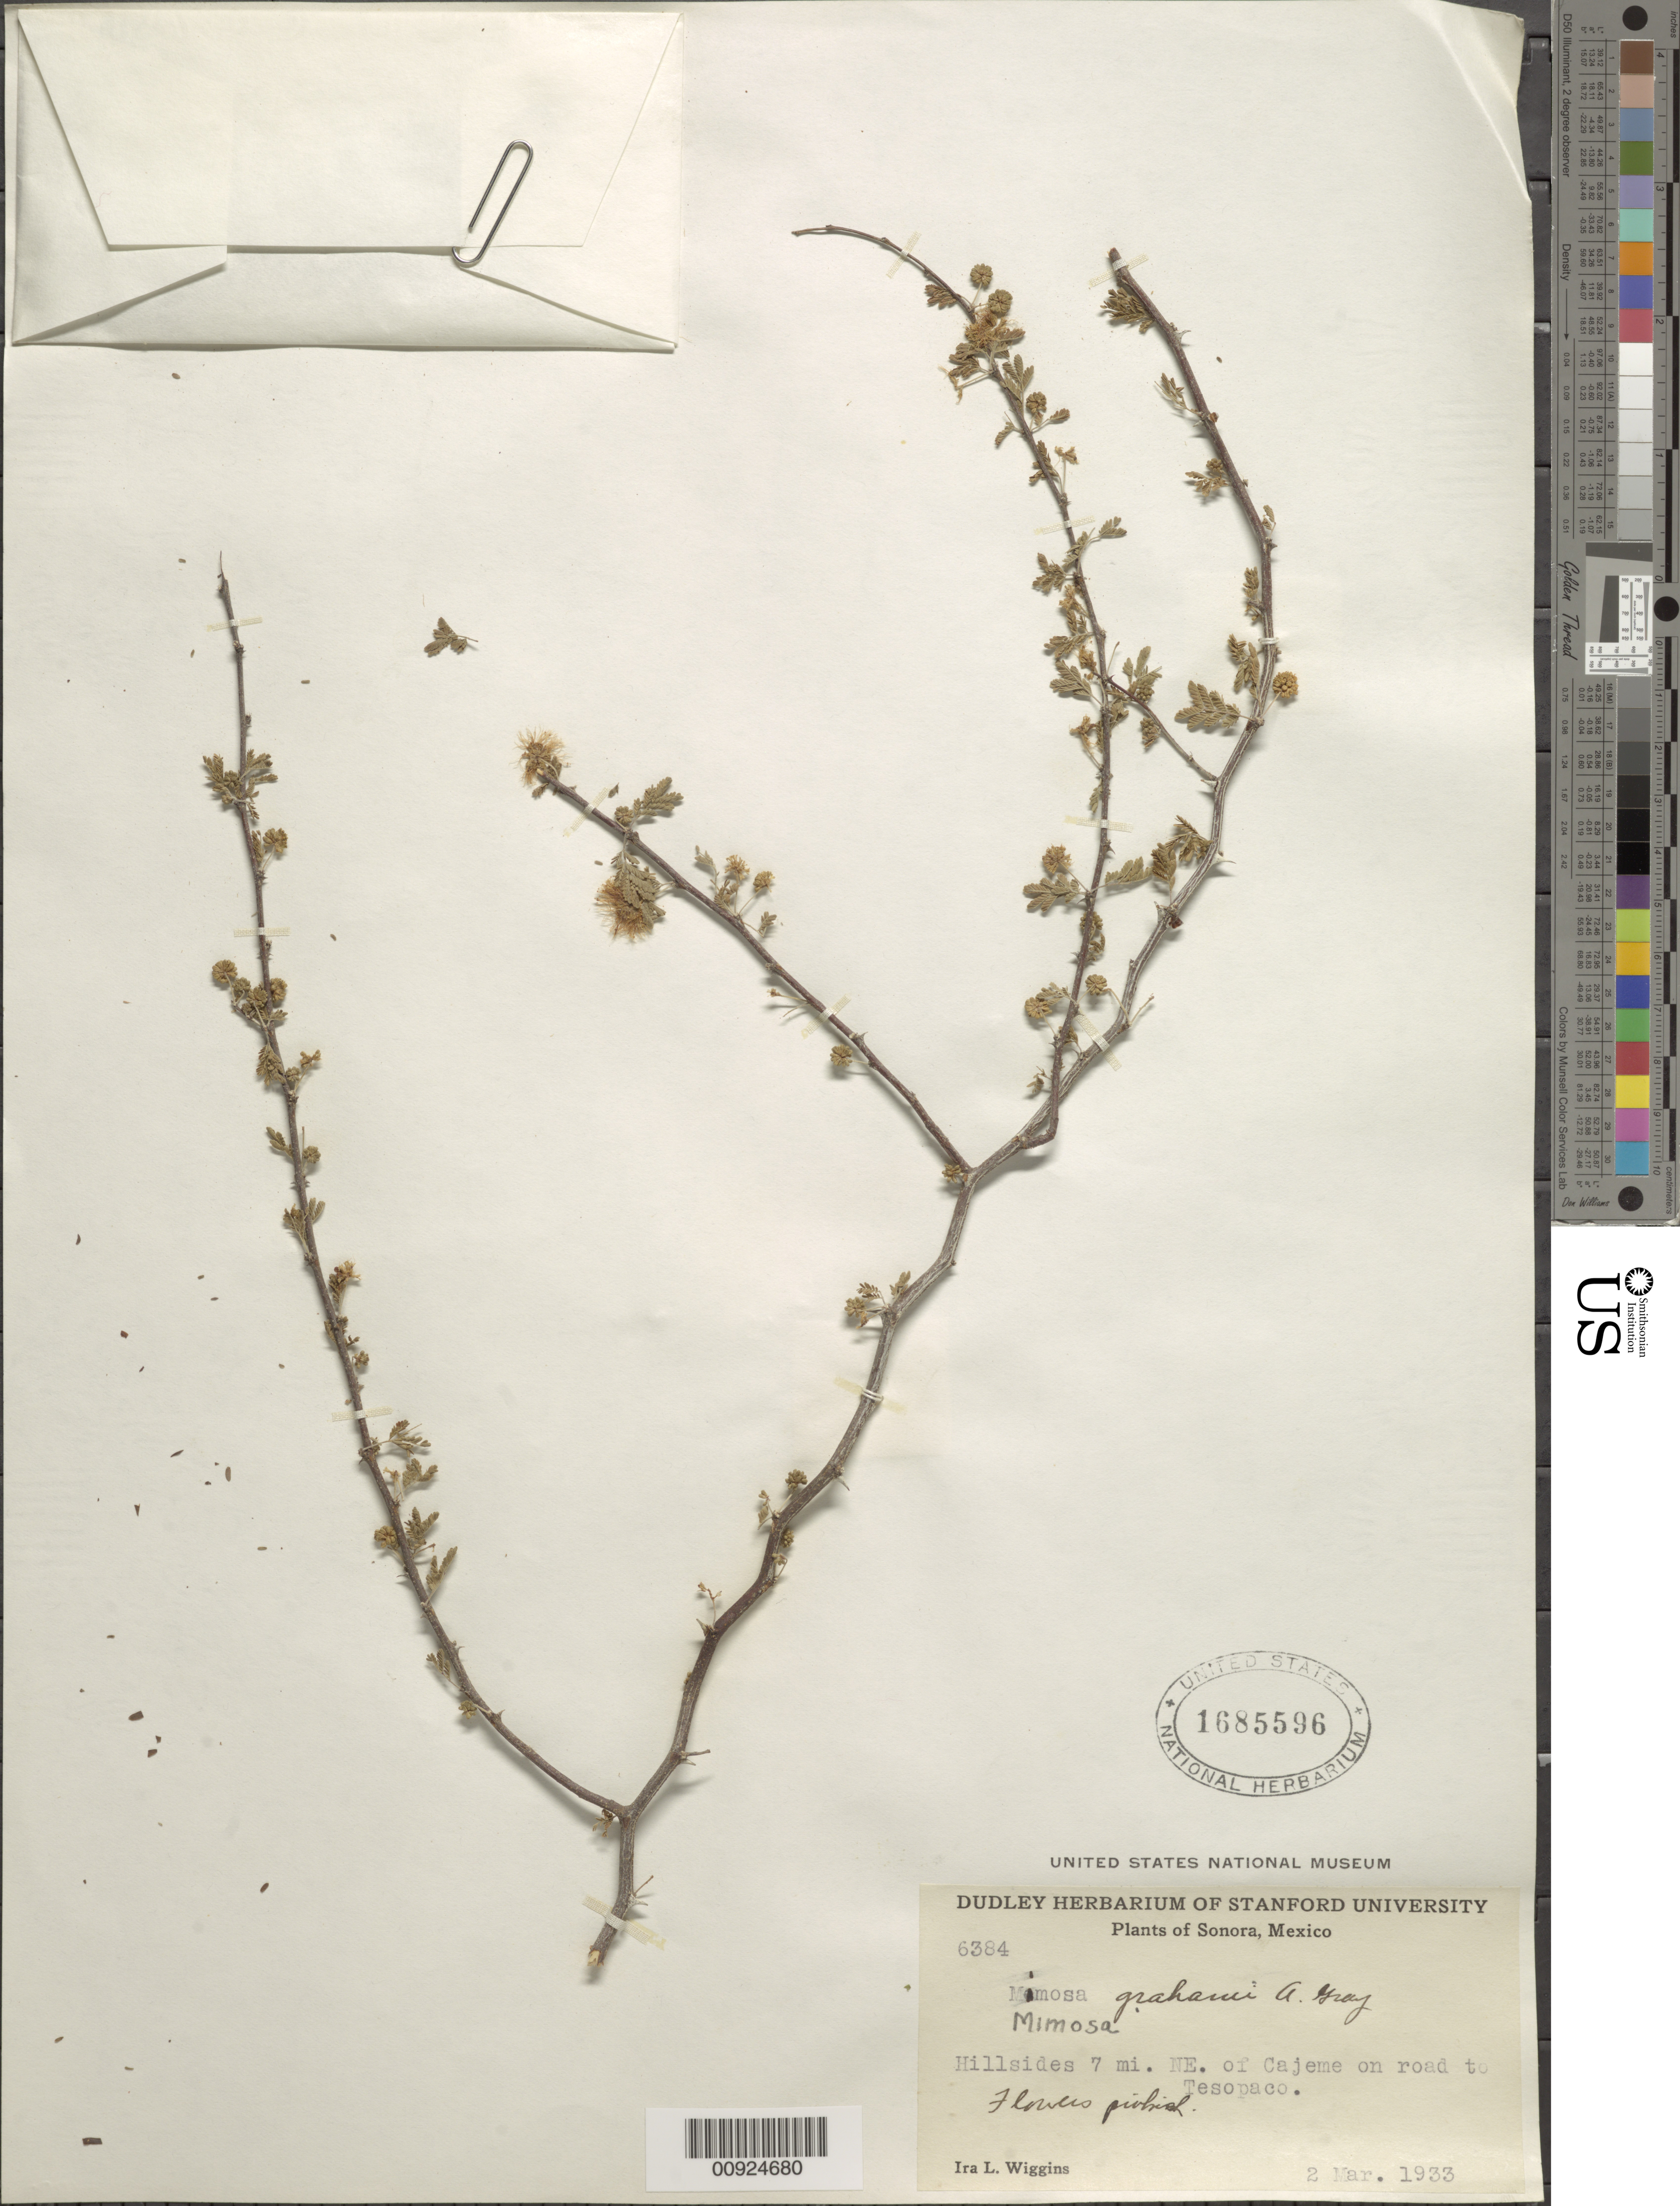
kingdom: Plantae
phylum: Tracheophyta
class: Magnoliopsida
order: Fabales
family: Fabaceae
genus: Mimosa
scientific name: Mimosa grahamii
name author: A. Gray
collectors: I. L. Wiggins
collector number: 6384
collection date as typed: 02 Mar 1933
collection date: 1933-03-02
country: Mexico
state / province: Sonora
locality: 7 mi. NE of Cajeme on road to Tesopaco.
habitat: Hillsides.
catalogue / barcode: US 1685596